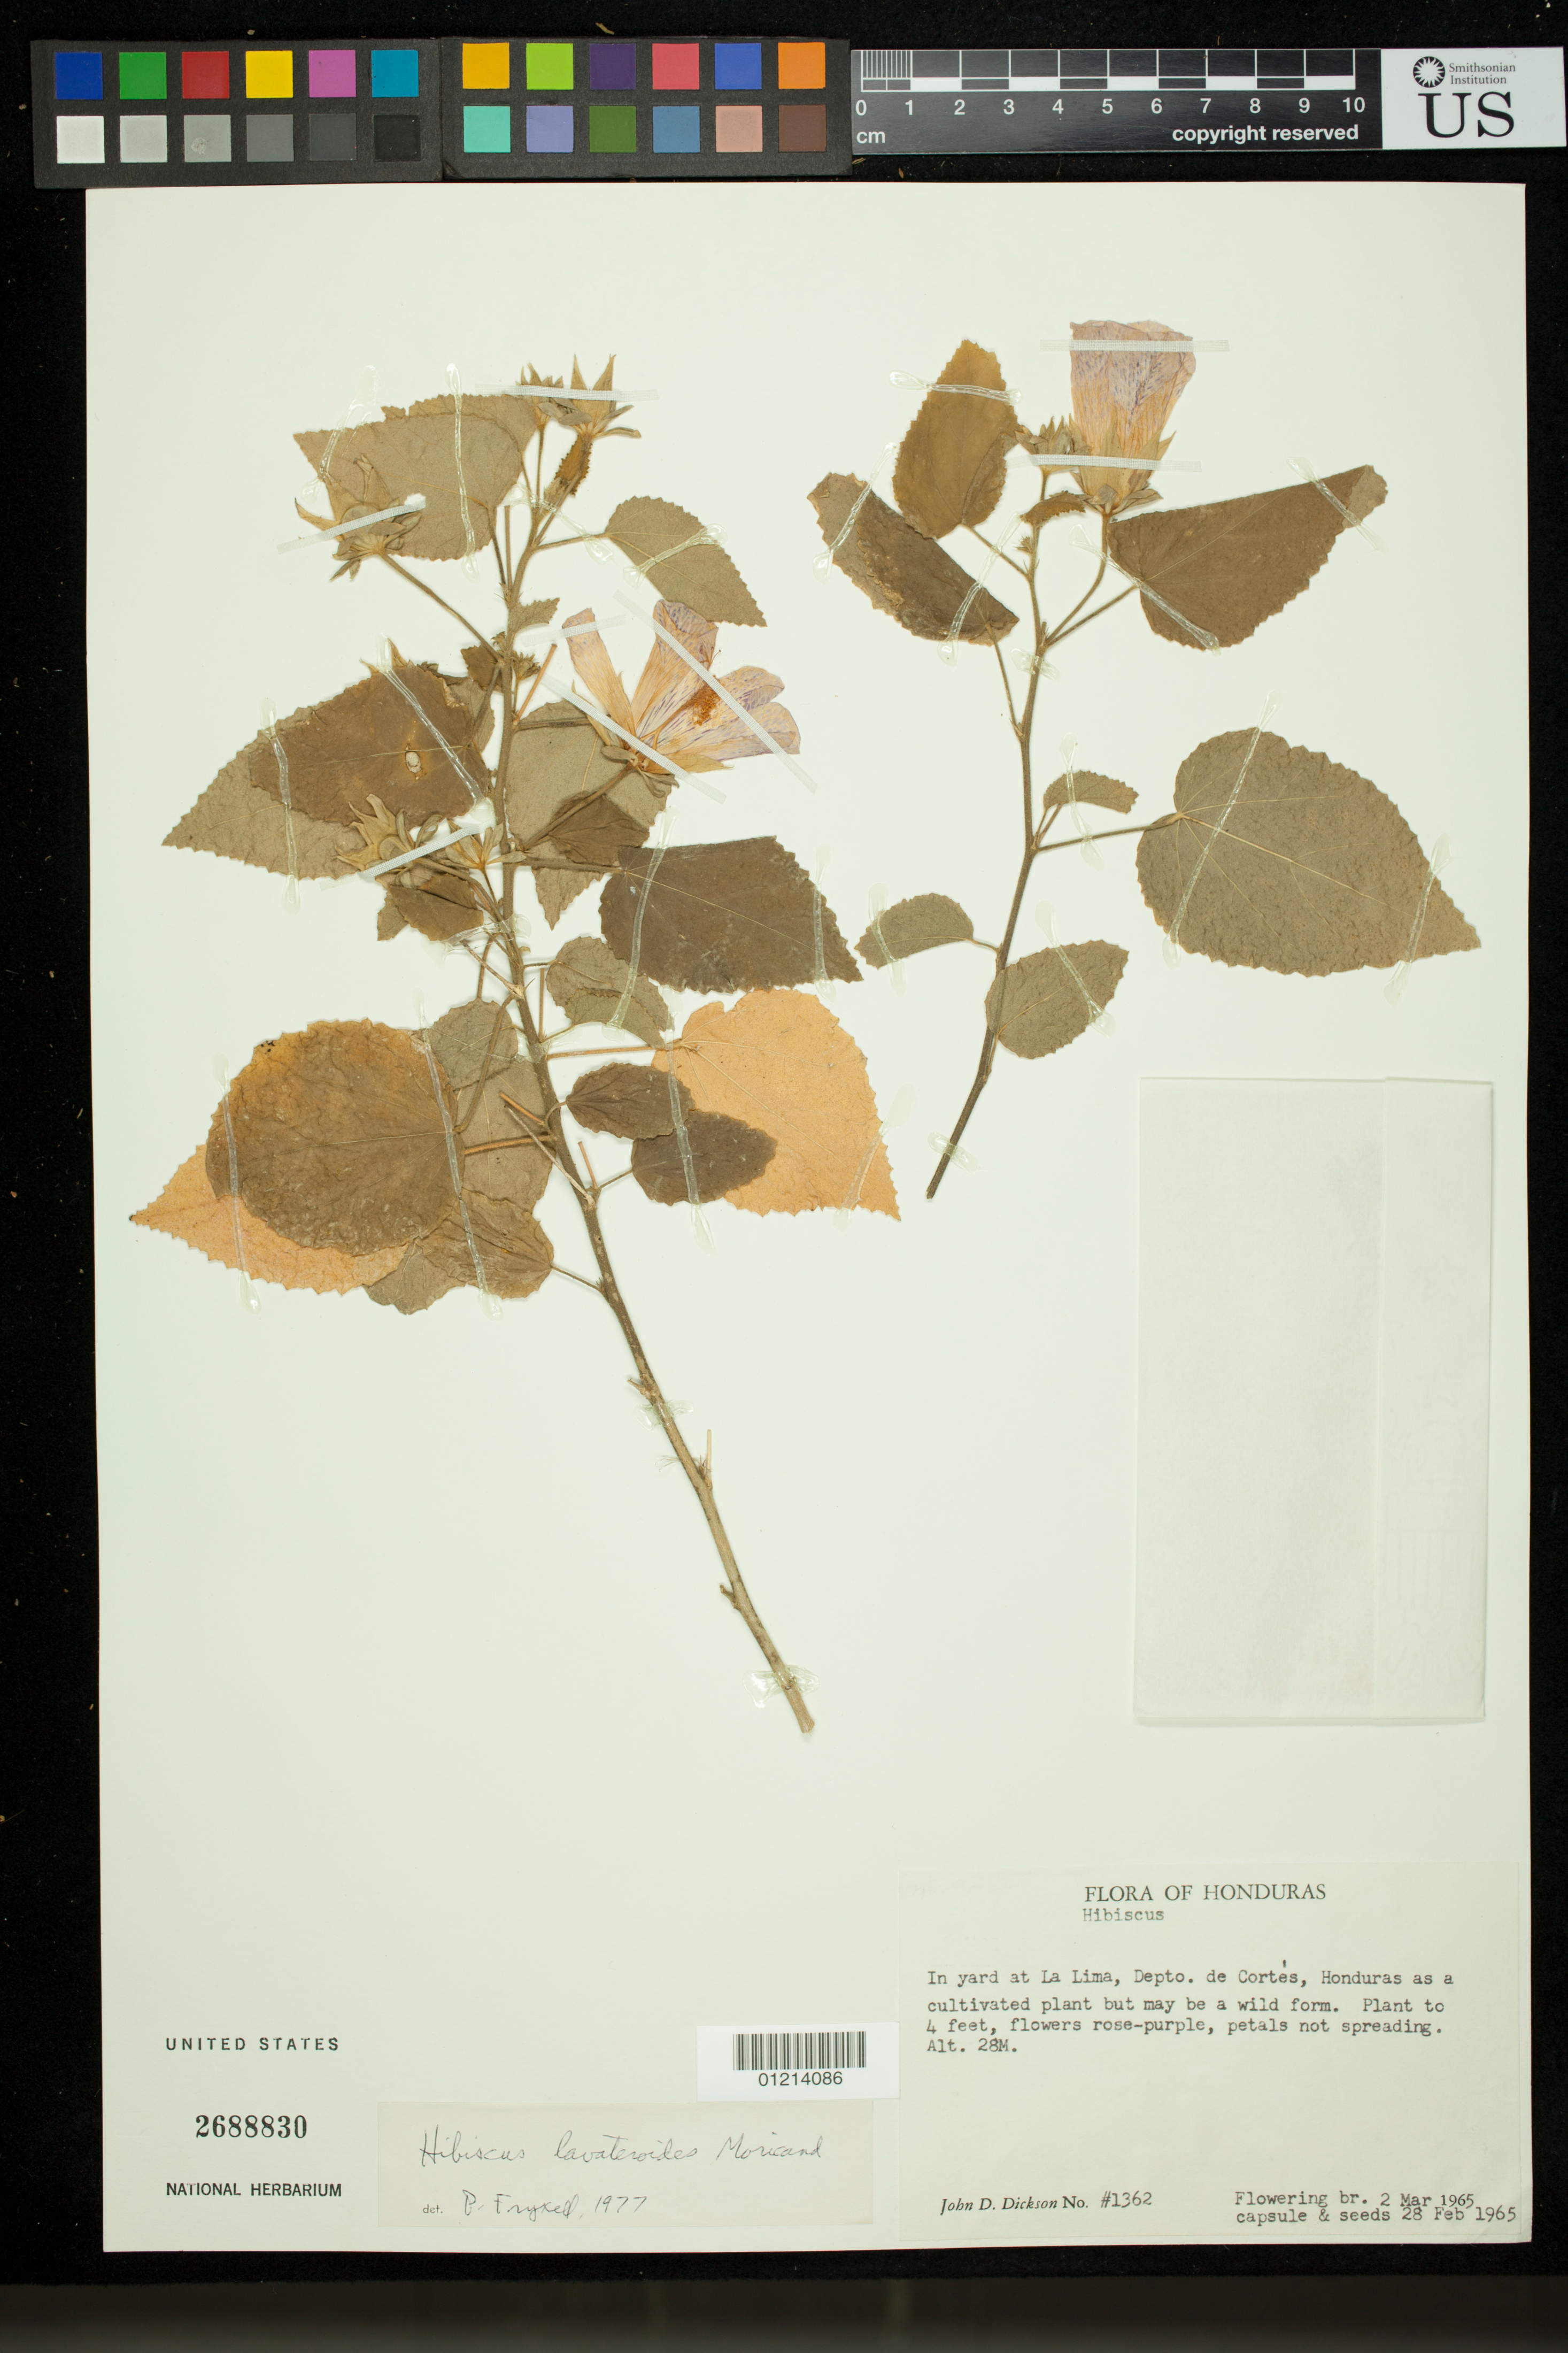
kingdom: Plantae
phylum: Tracheophyta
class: Magnoliopsida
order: Malvales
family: Malvaceae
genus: Hibiscus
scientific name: Hibiscus lavateroides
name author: Moric. ex Ser.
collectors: J. Dickson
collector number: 1362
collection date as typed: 28 Feb 1965 to 02 Mar 1965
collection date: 1965-02-28/1965-03-02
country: Honduras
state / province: Cortés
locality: In yard at La Lima, Depto. de Cortés, Honduras as a cultivated plant but may be a wild form.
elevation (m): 28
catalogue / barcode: US 2688830